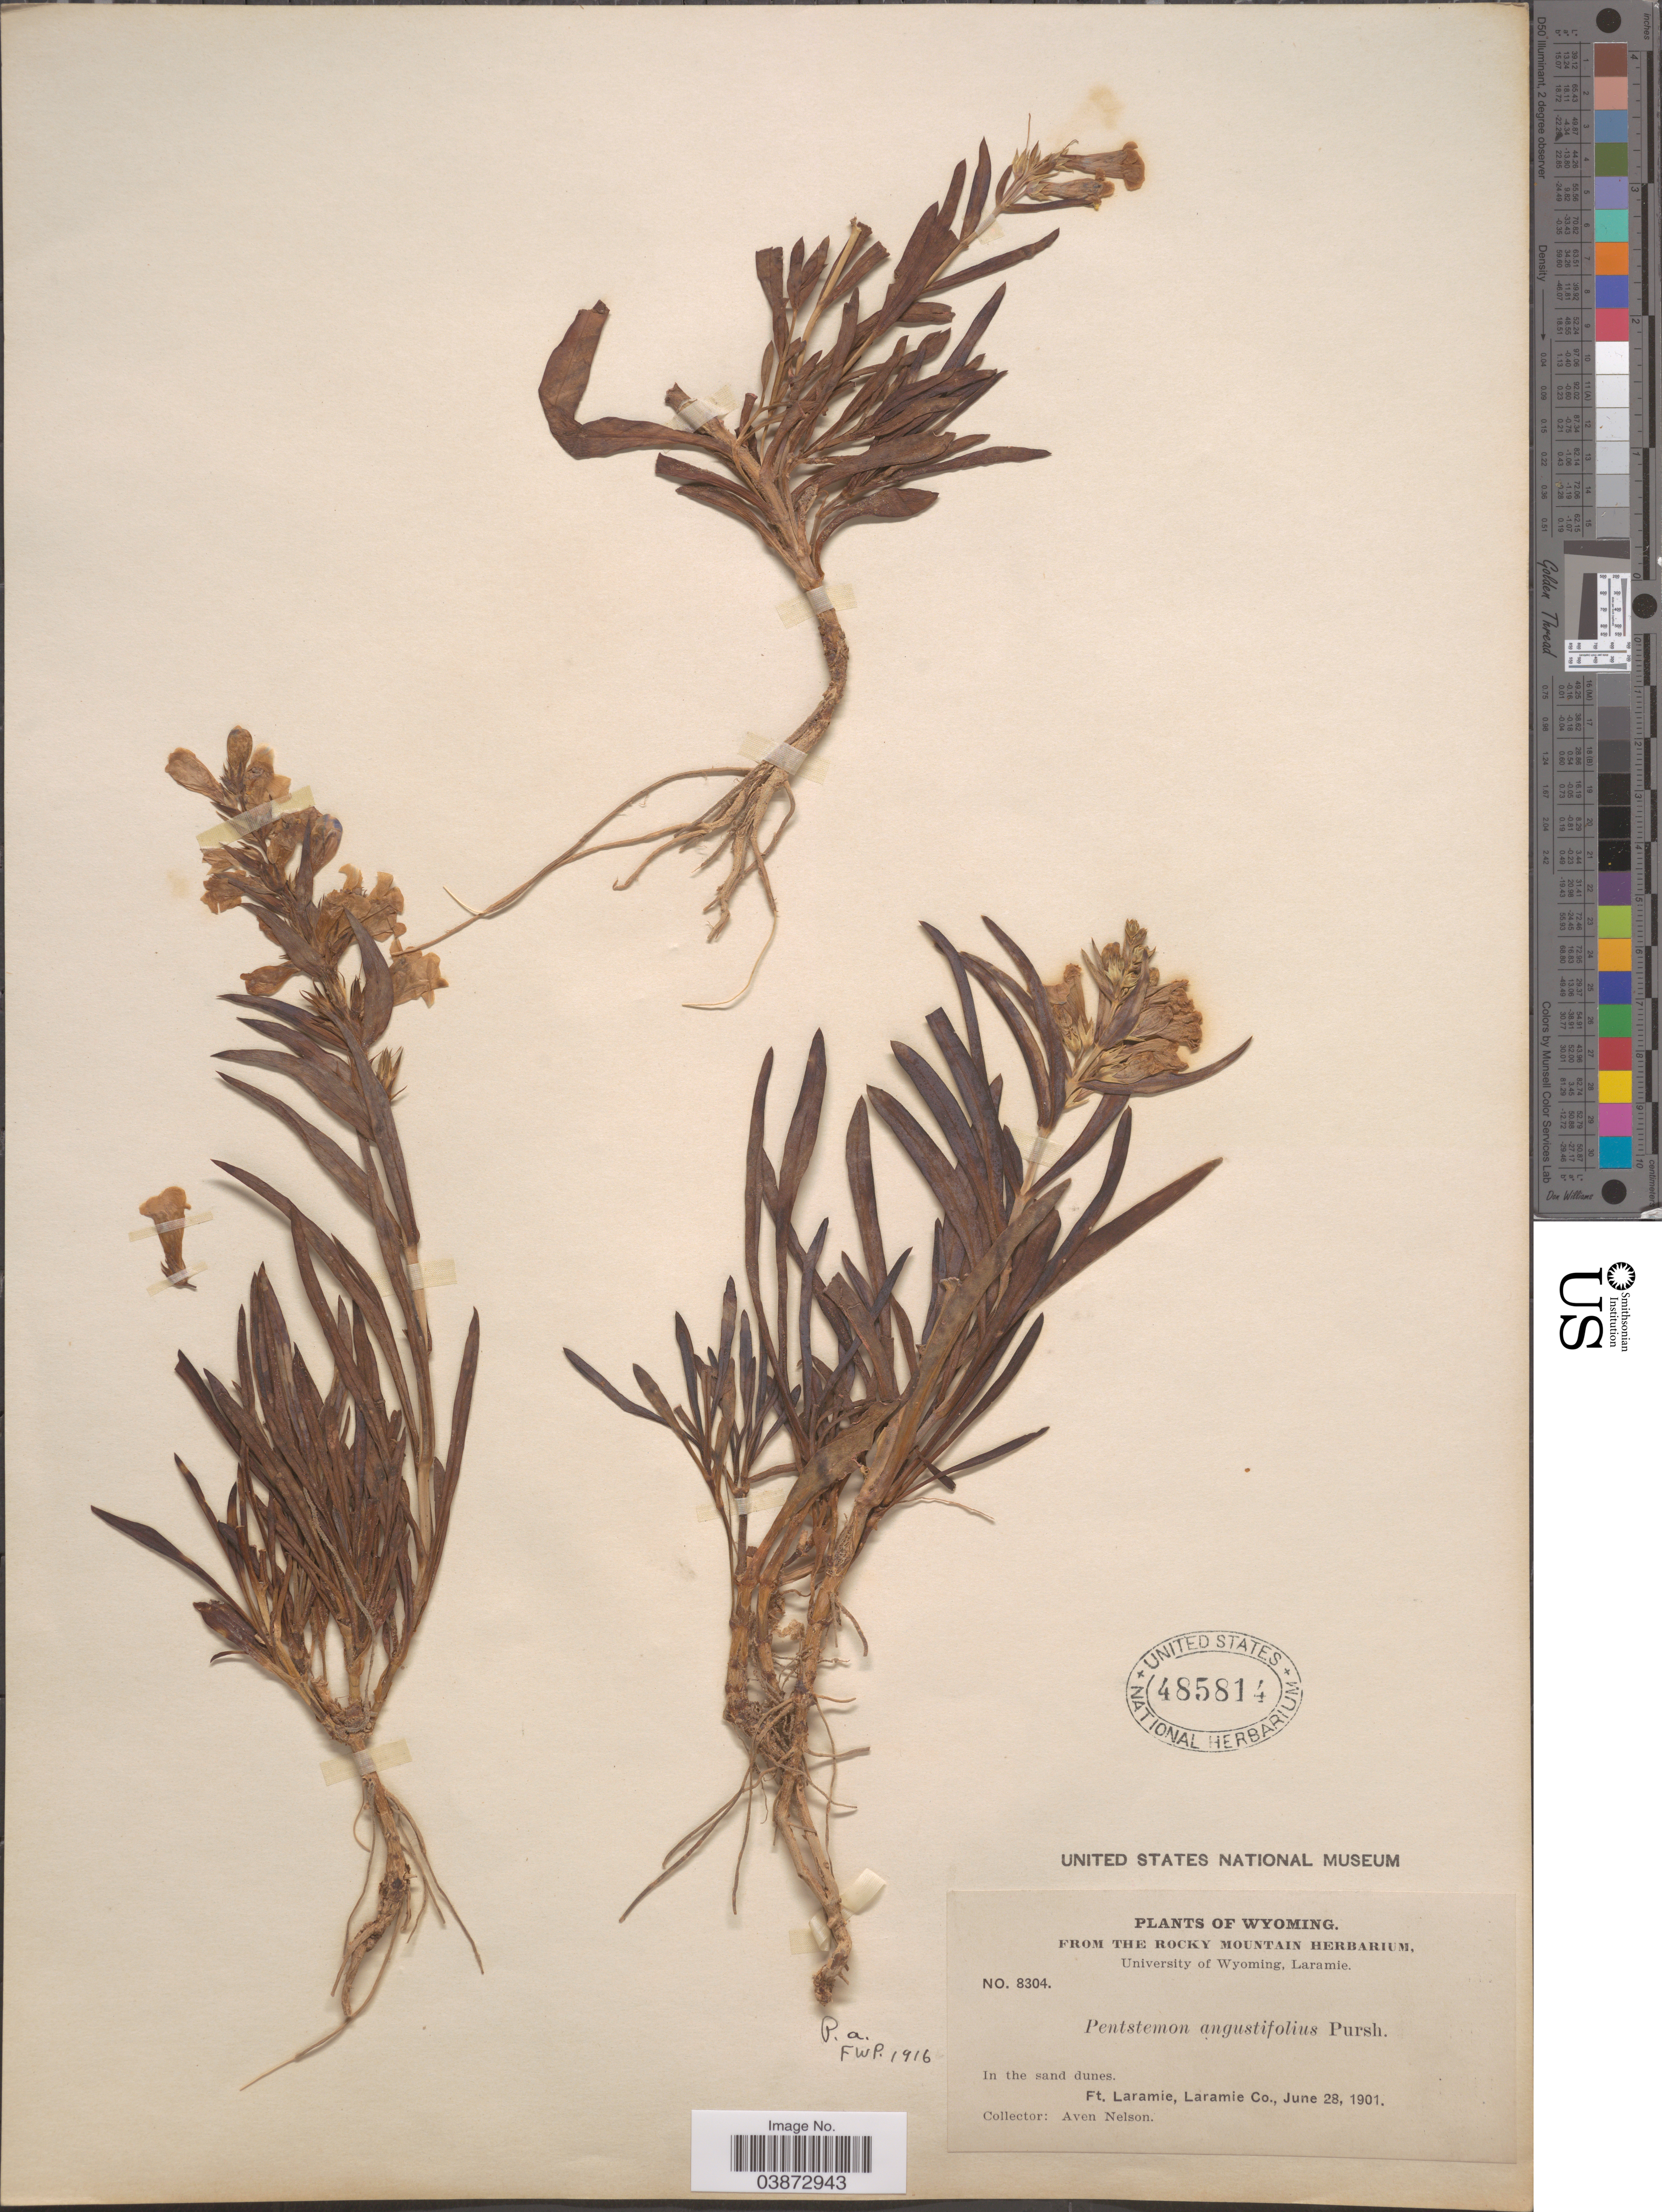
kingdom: Plantae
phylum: Tracheophyta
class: Magnoliopsida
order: Lamiales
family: Plantaginaceae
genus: Penstemon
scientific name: Penstemon angustifolius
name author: Nutt. ex Pursh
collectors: A. Nelson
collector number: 8304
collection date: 1901-06-28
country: United States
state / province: Wyoming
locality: Ft. Laramie, Laramie Co.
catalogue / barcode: US 485814